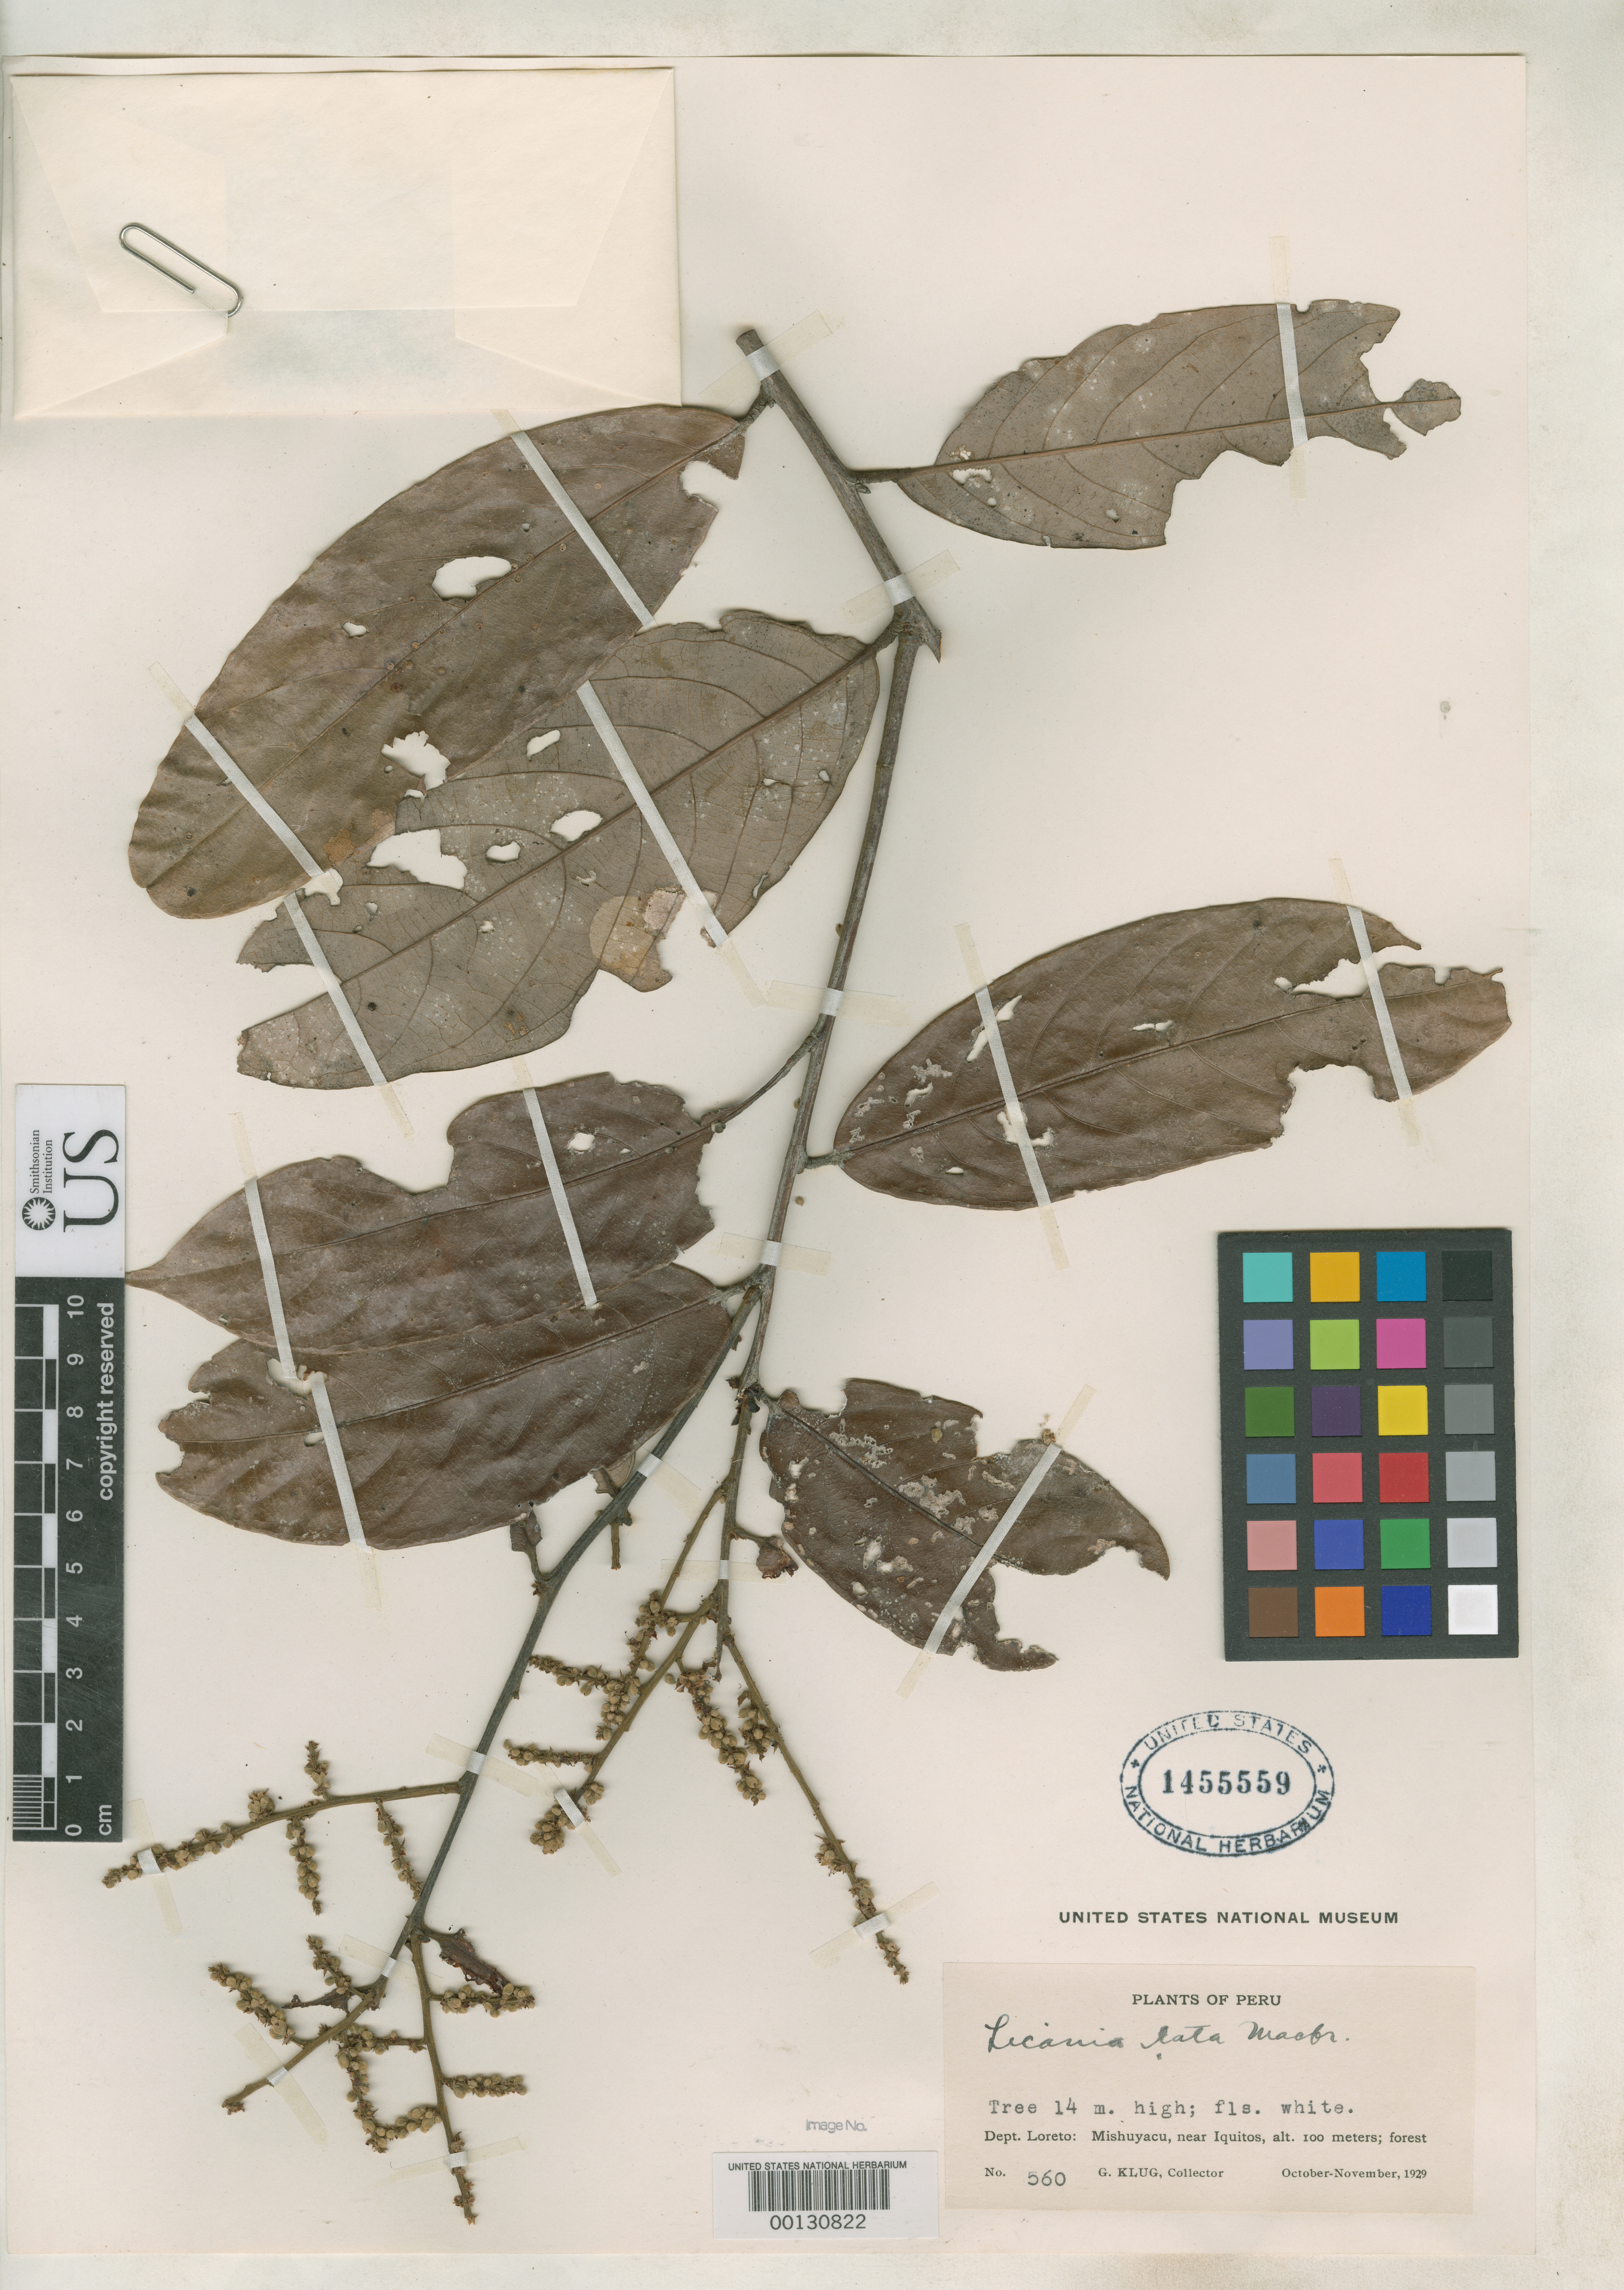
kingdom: Plantae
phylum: Tracheophyta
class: Magnoliopsida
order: Malpighiales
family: Chrysobalanaceae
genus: Licania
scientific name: Licania lata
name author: J.F. Macbr.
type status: Isotype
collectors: G. Klug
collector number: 560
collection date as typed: Oct 1929 to -- Nov 1929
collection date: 1929-10/1929-11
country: Peru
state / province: Loreto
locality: Mishuyacu, near Iquitos.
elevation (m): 100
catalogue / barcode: US 1455559